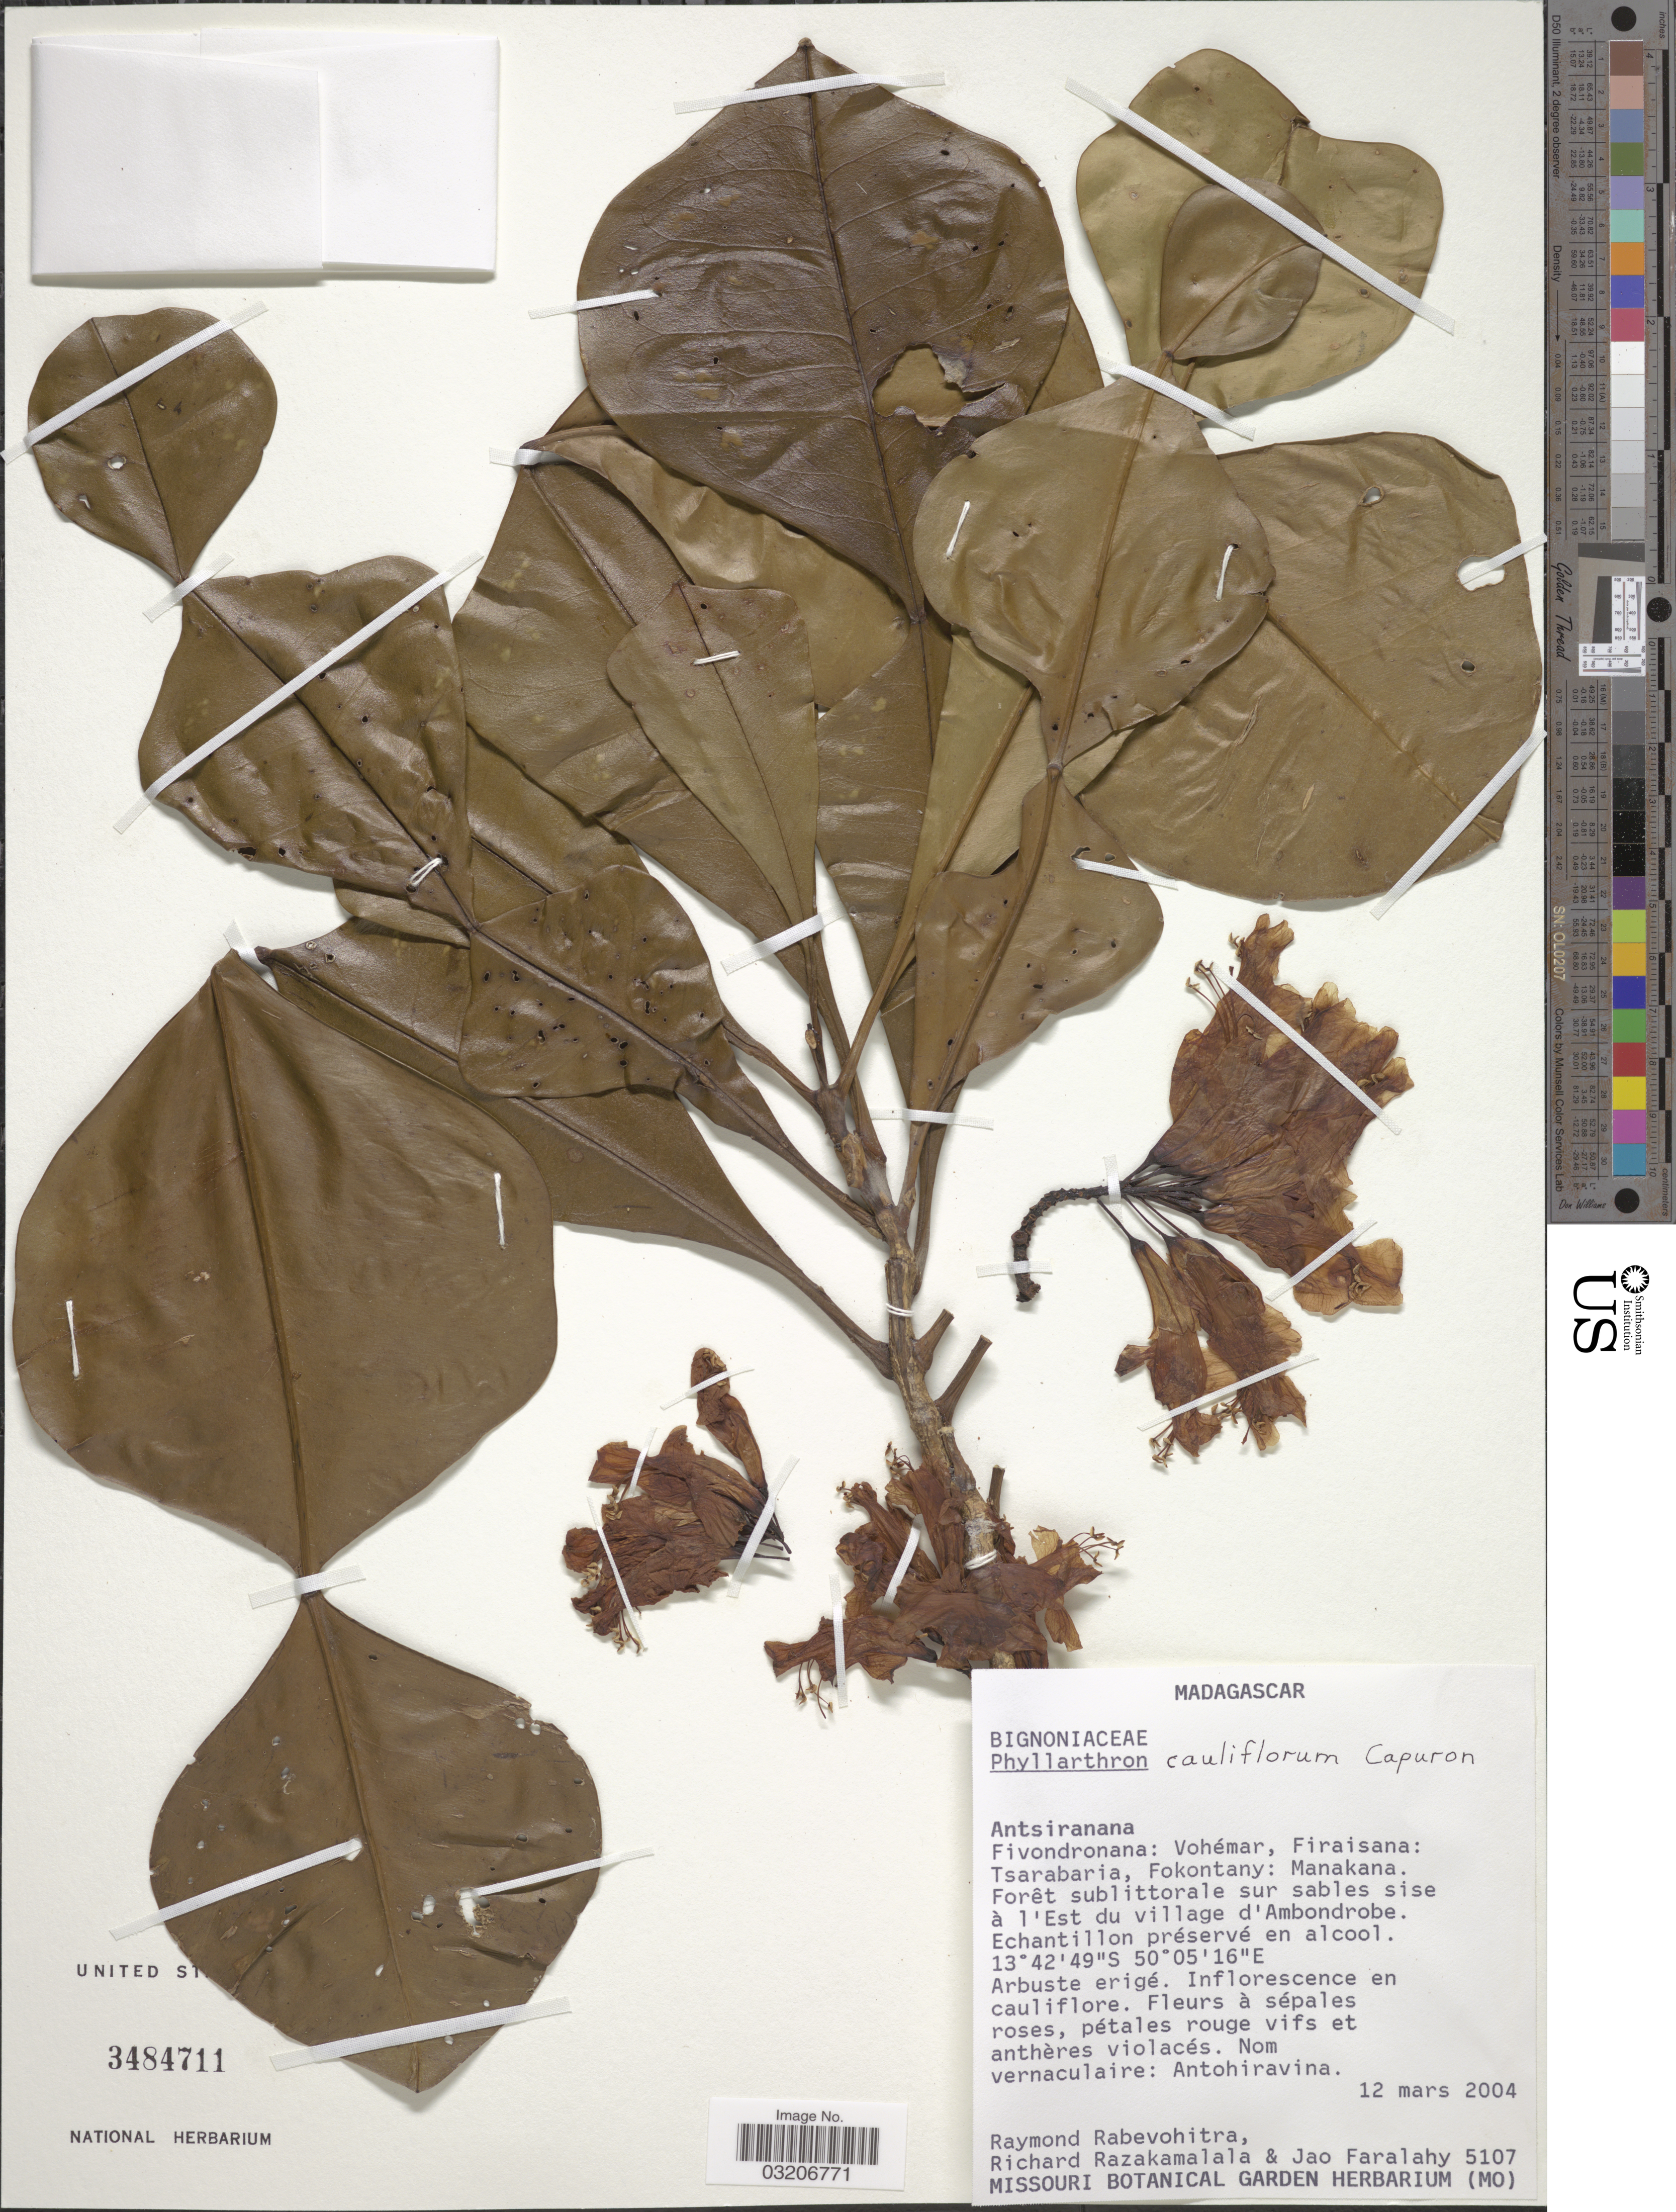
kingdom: Plantae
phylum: Tracheophyta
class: Magnoliopsida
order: Lamiales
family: Bignoniaceae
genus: Phyllarthron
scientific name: Phyllarthron cauliflorum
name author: Capuron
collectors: R. Rabevohitra, R. Razakamalala & J. Faralahy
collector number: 5107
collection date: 2004-03-12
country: Madagascar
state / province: Sava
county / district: Vohémar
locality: Fivondronana: Vohémar, Firaisana: Tsarabaria, Fokontany: Manakana. Forêt sublittorale sur sables sise à l'Est du village d'Ambondrobe.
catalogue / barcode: US 3484711